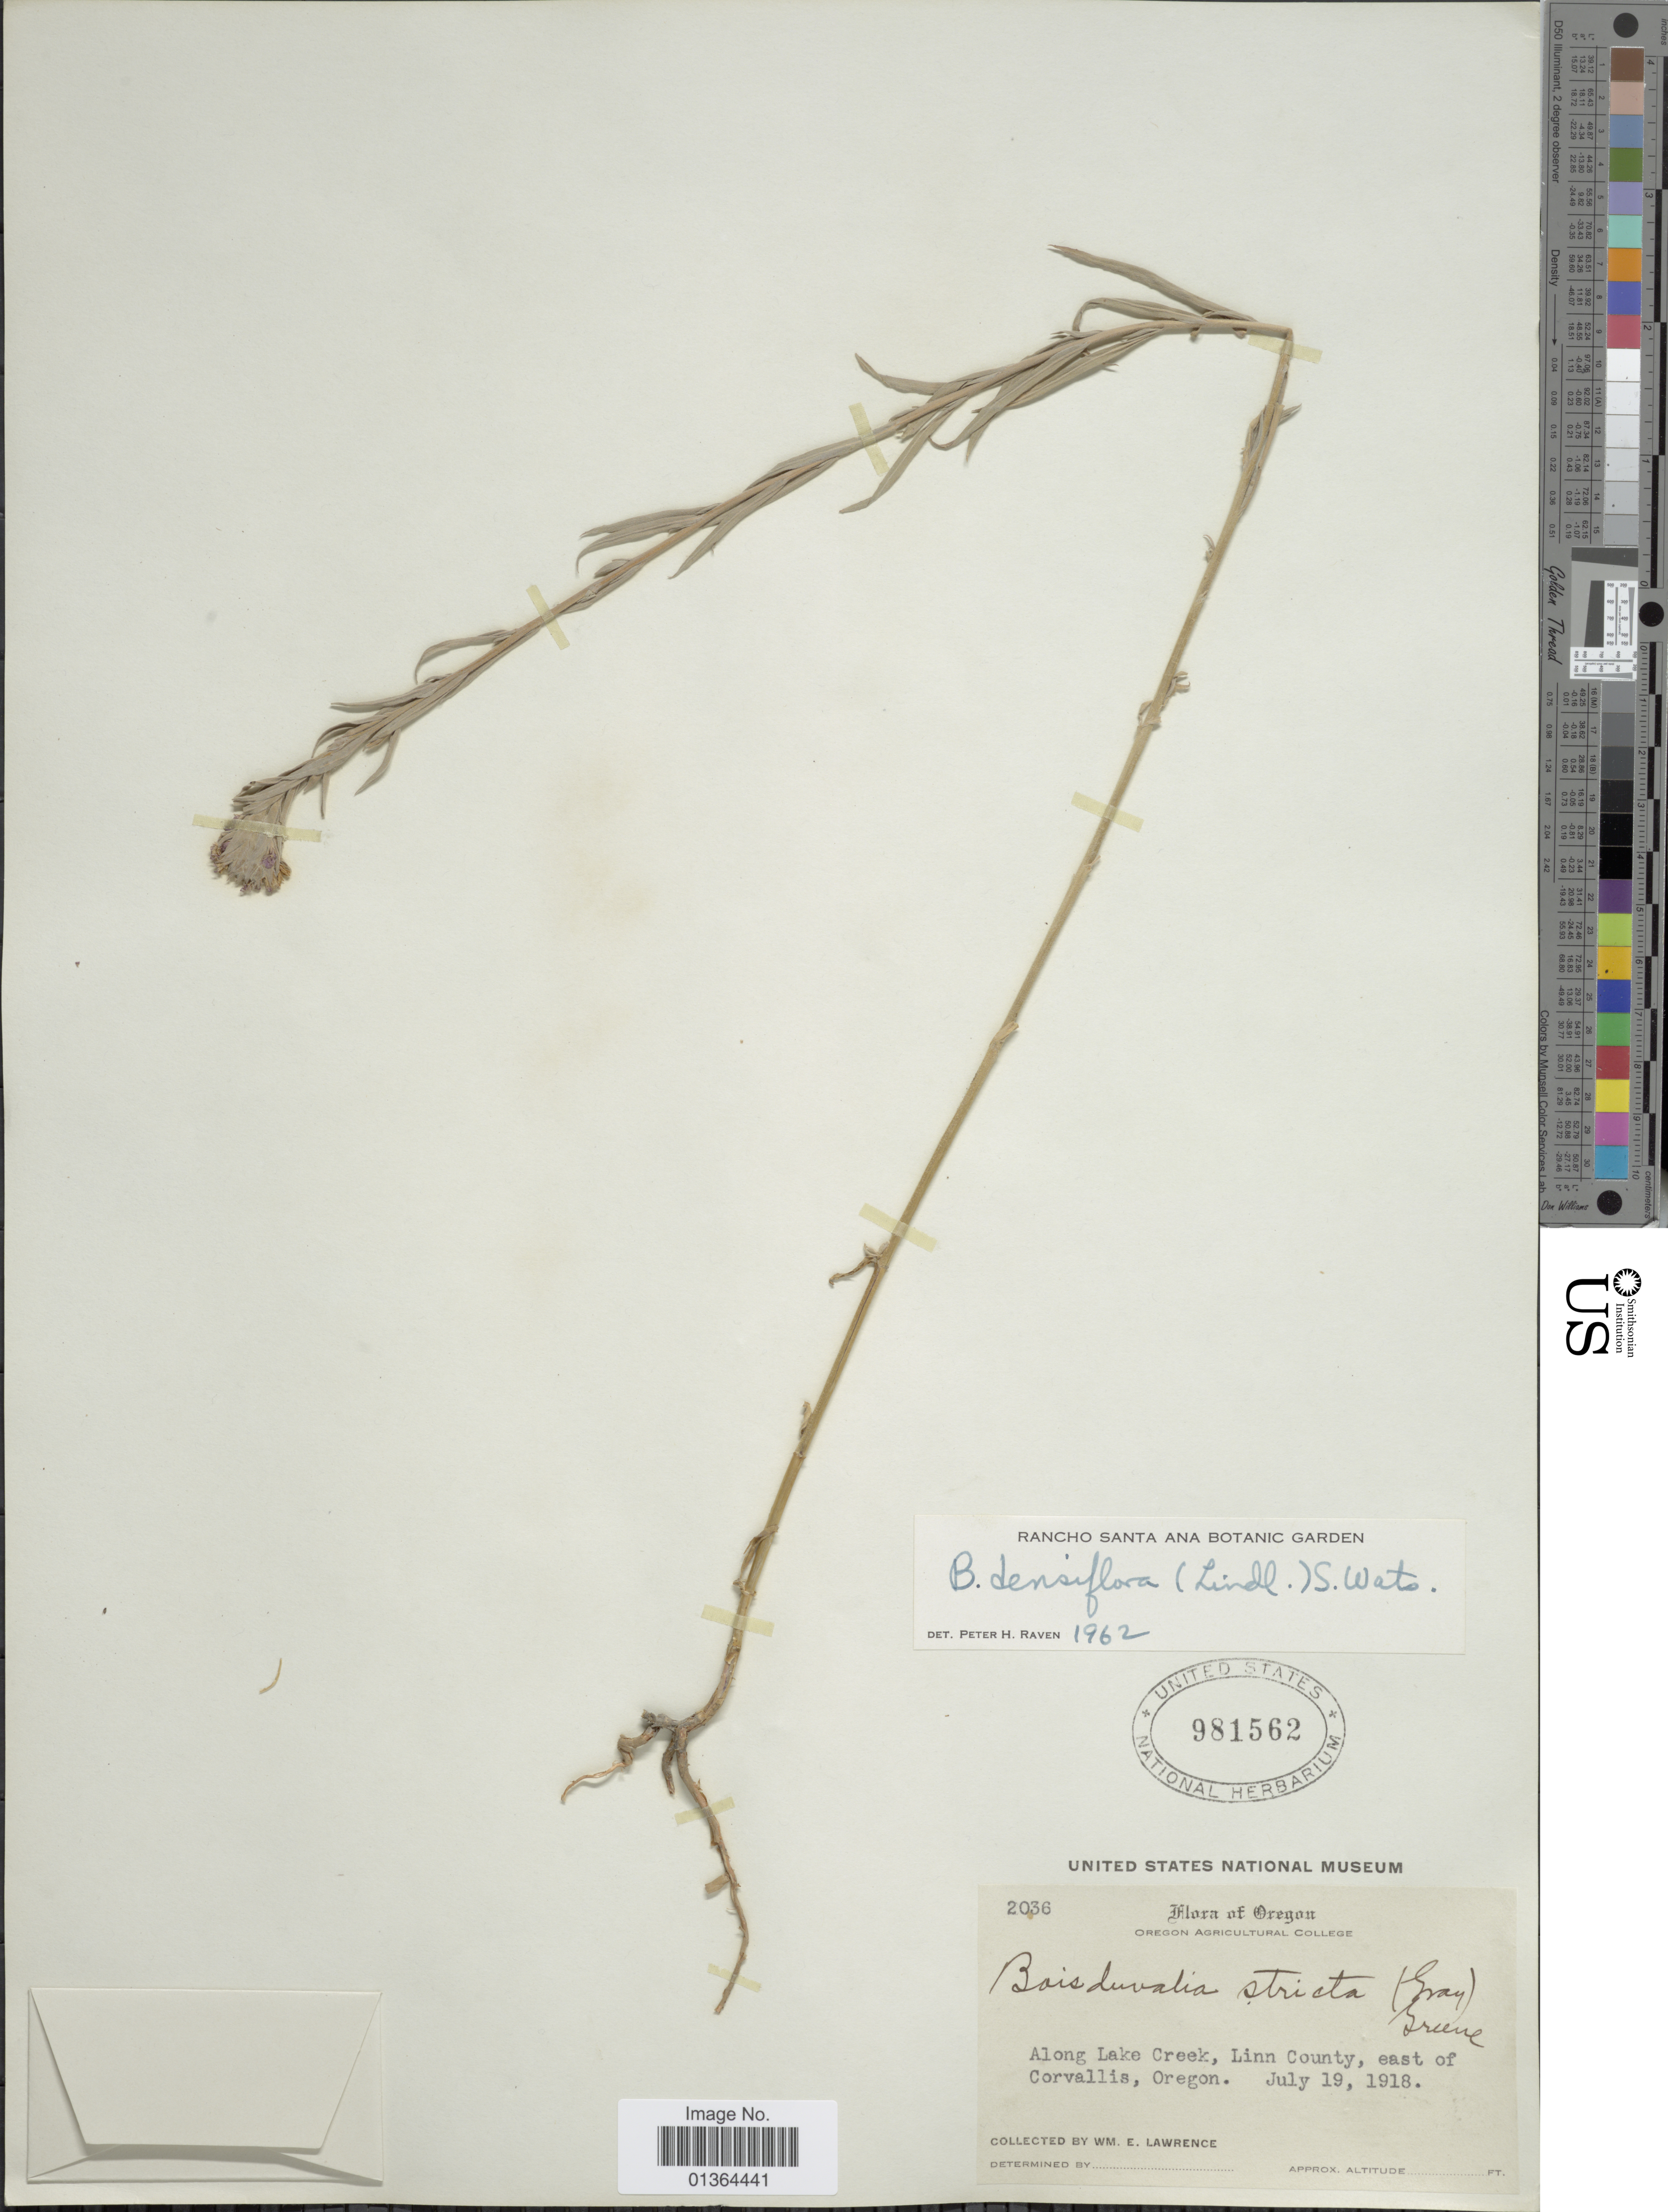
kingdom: Plantae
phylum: Tracheophyta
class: Magnoliopsida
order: Myrtales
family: Onagraceae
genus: Epilobium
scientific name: Epilobium densiflorum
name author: (Lindl.) Hoch & P.H. Raven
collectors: W. Lawrence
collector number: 2036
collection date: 1918-07-19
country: United States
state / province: Oregon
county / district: Linn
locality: Along Lake Creek, Linn County, east of Corvallis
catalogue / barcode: US 981562